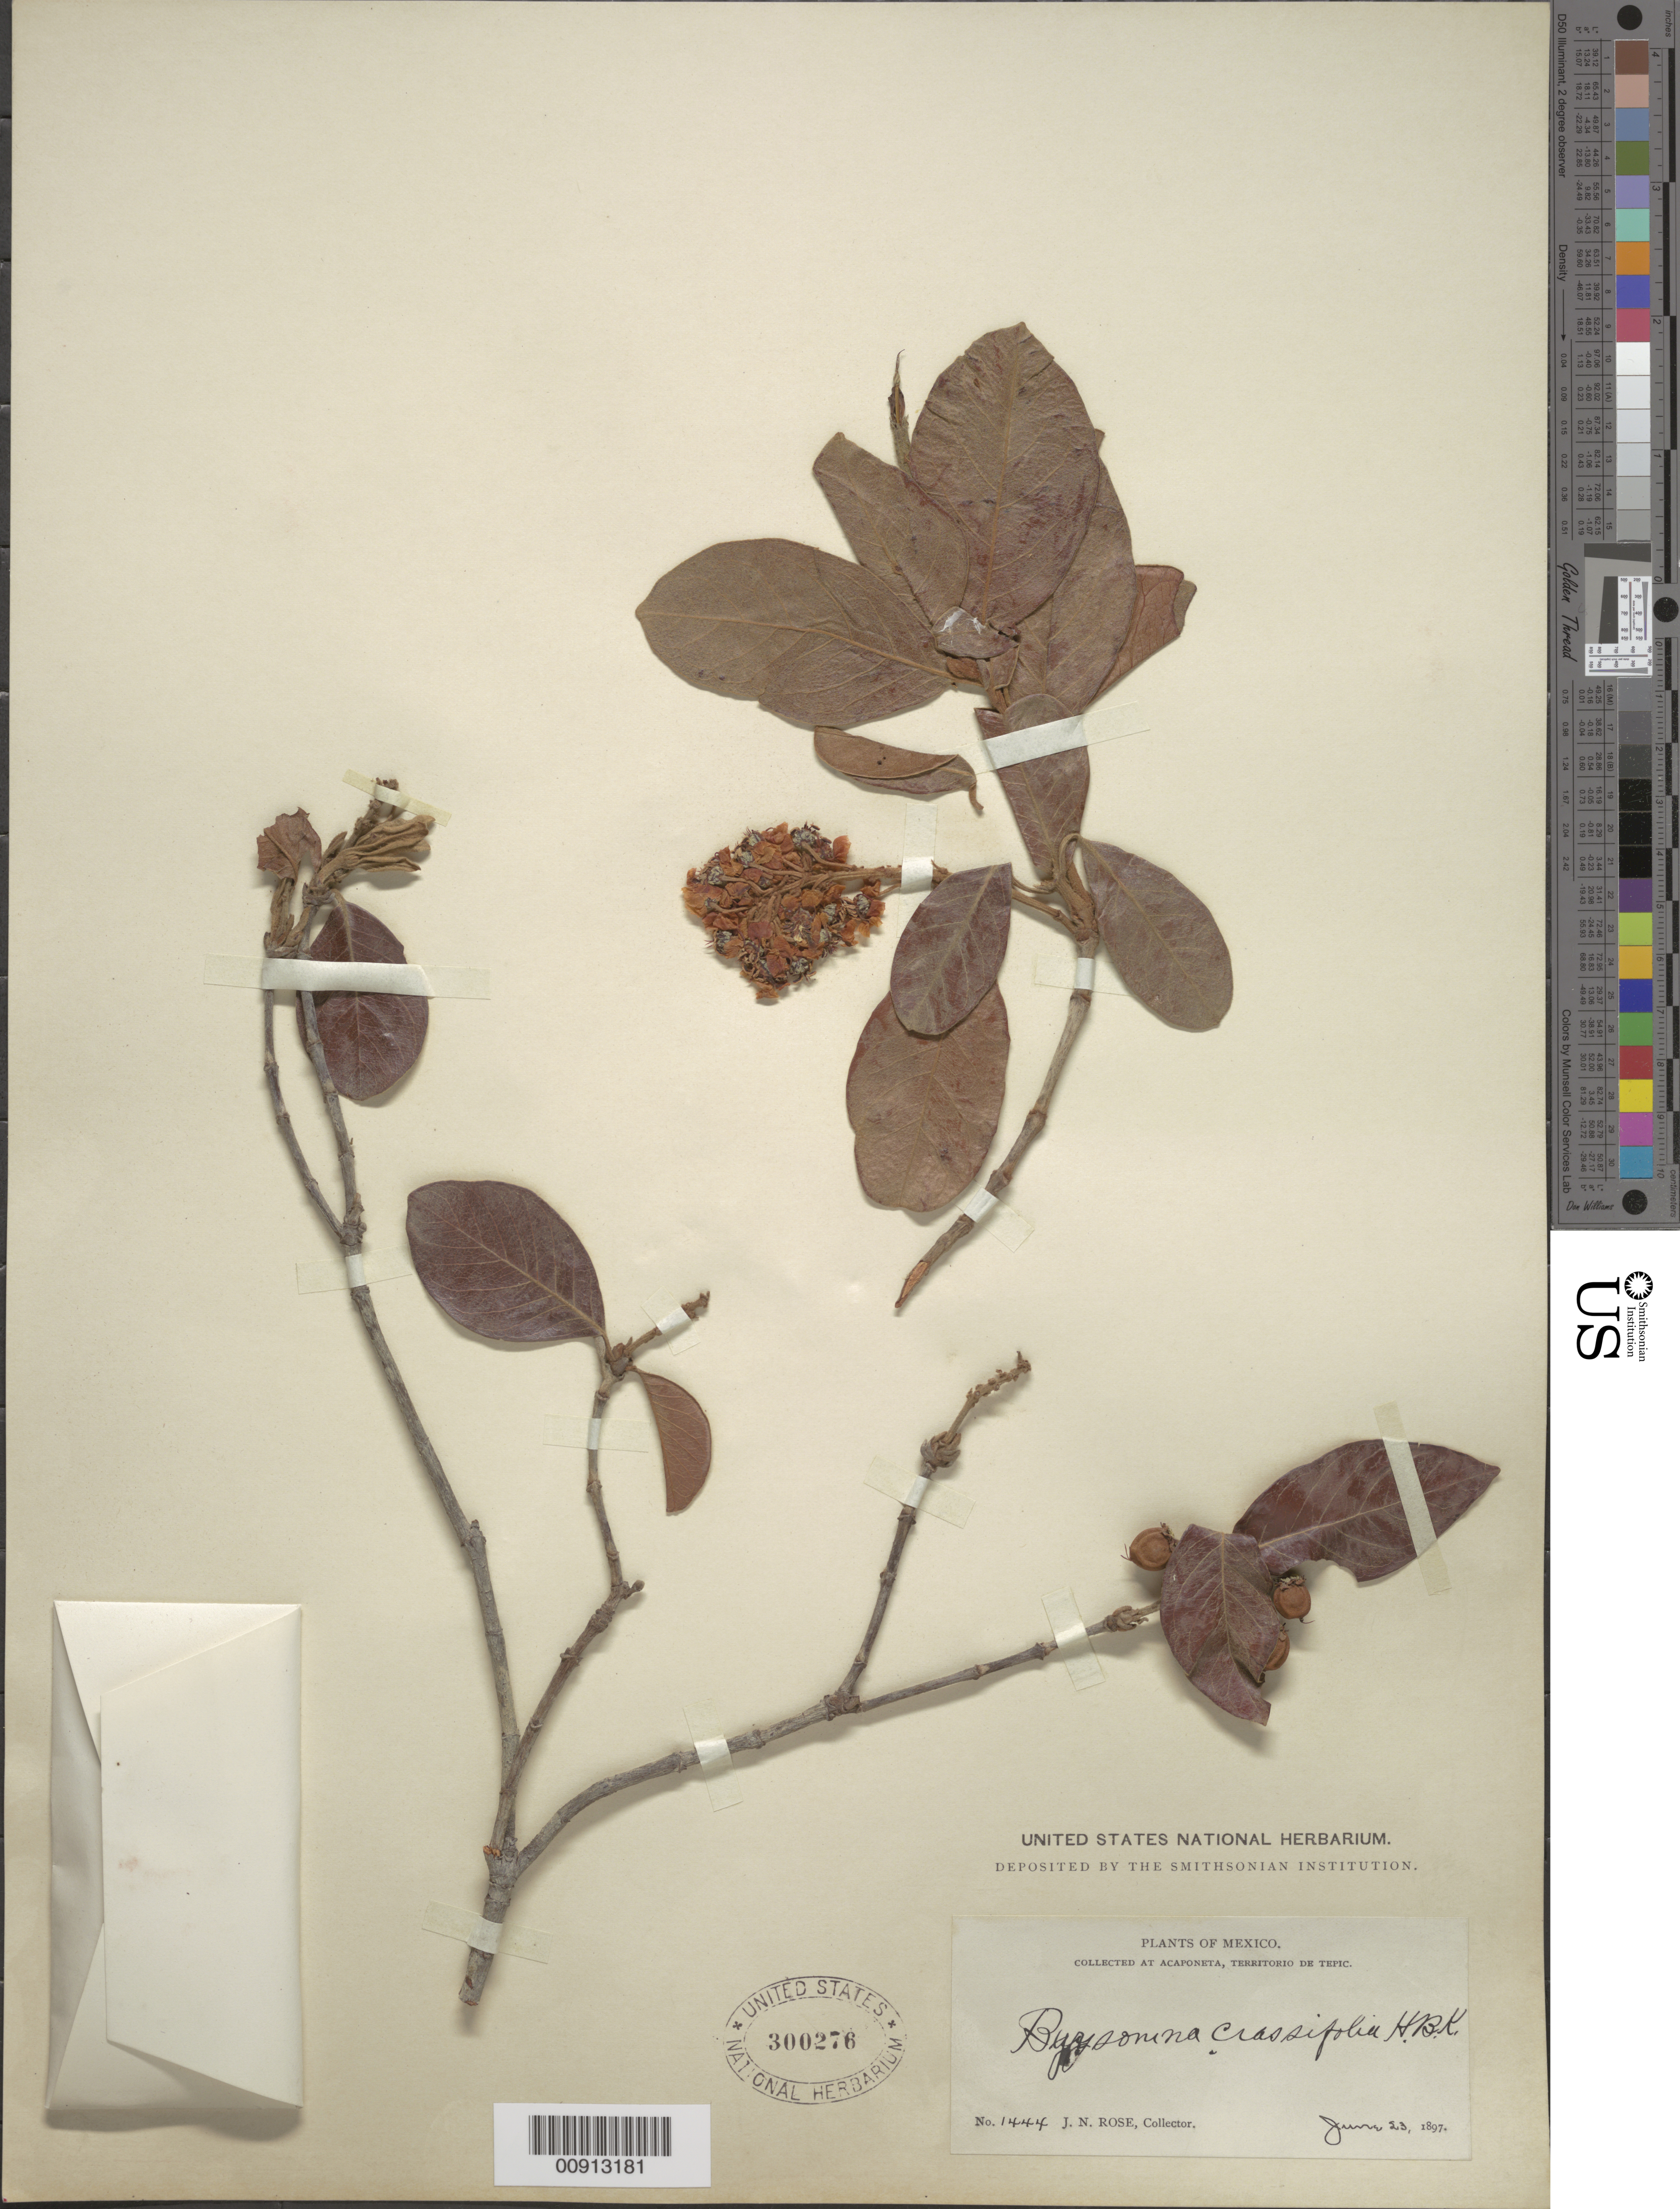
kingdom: Plantae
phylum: Tracheophyta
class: Magnoliopsida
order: Malpighiales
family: Malpighiaceae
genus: Byrsonima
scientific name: Byrsonima crassifolia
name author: (L.) Kunth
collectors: J. N. Rose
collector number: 1444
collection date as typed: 23 Jun 1897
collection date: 1897-06-23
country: Mexico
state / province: Nayarit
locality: Acaponeta, Territorio de Tepic.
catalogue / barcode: US 300276